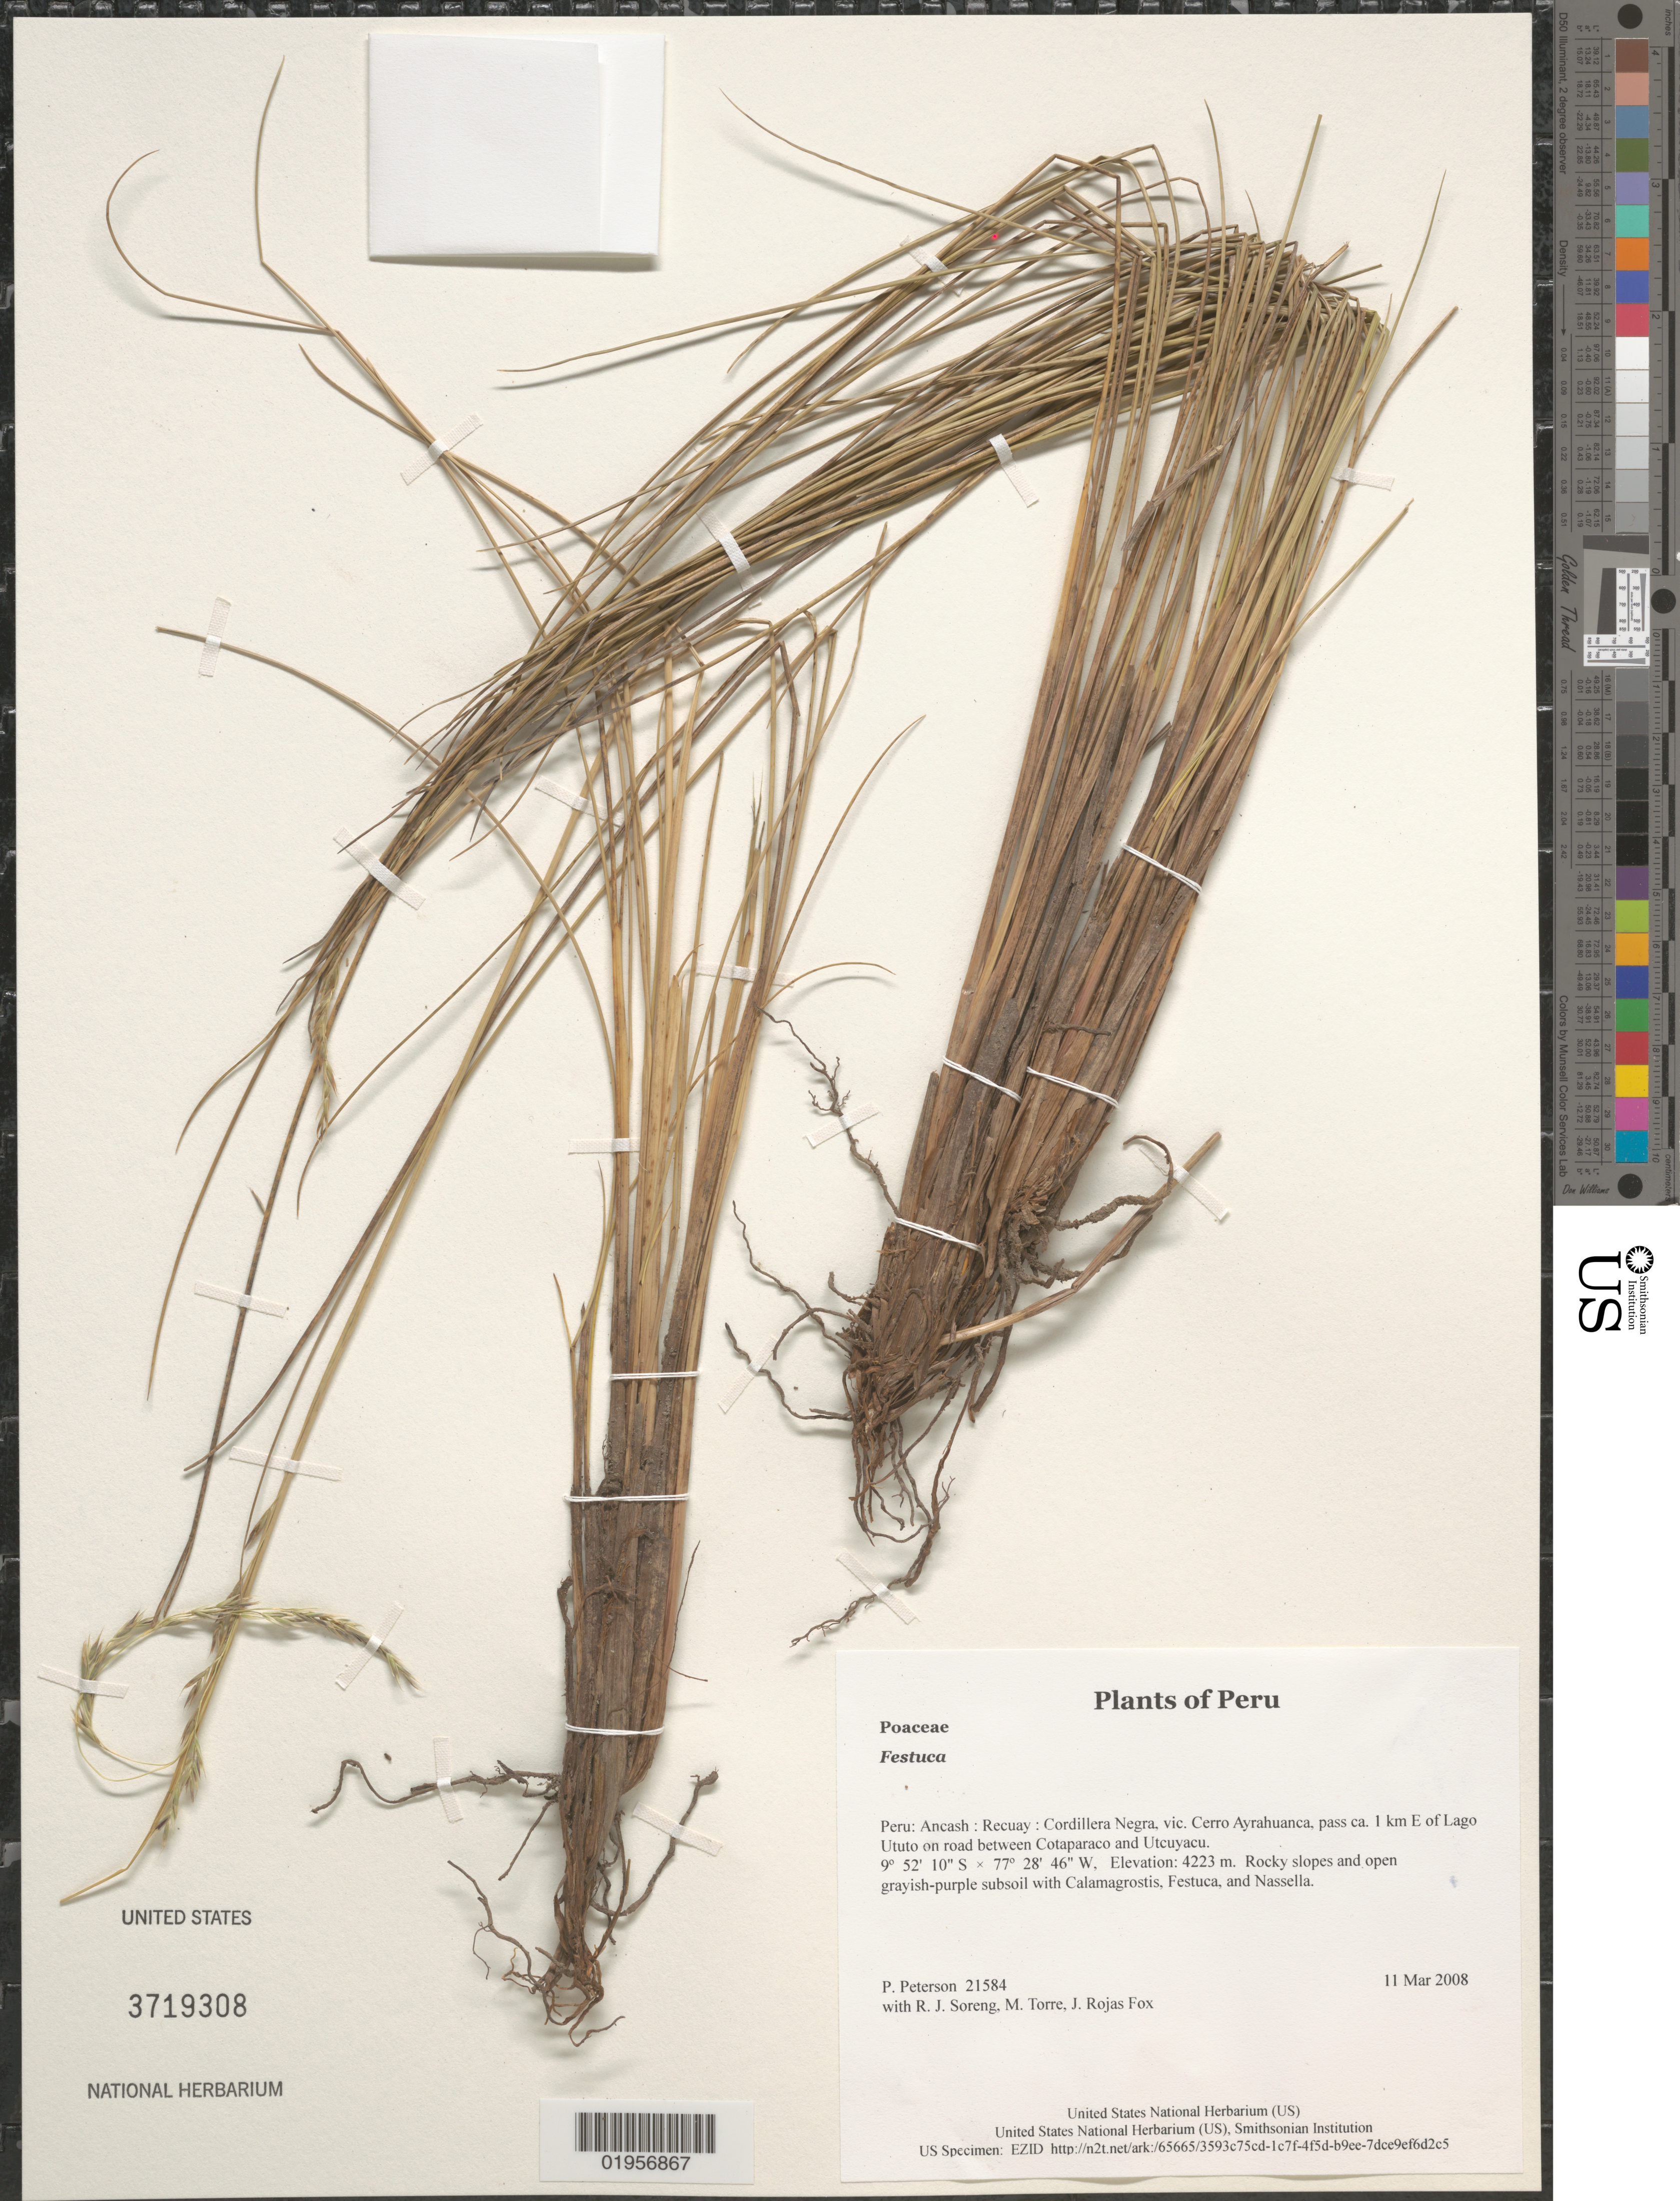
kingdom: Plantae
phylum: Tracheophyta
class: Liliopsida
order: Poales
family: Poaceae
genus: Festuca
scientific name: Festuca sp.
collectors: P. M. Peterson, R. J. Soreng, M. Torre & J. Rojas Fox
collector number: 21584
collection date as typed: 11 Mar 2008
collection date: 2008-03-11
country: Peru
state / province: Ancash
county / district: Recuay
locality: Cordillera Negra, vic. Cerro Ayrahuanca, pass ca. 1 km E of Lago Ututo on road between Cotaparaco and Utcuyacu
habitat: Rocky slopes and open grayish-purple subsoil with Calamagrostis, Festuca, and Nassella.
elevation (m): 4223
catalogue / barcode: US 3719308